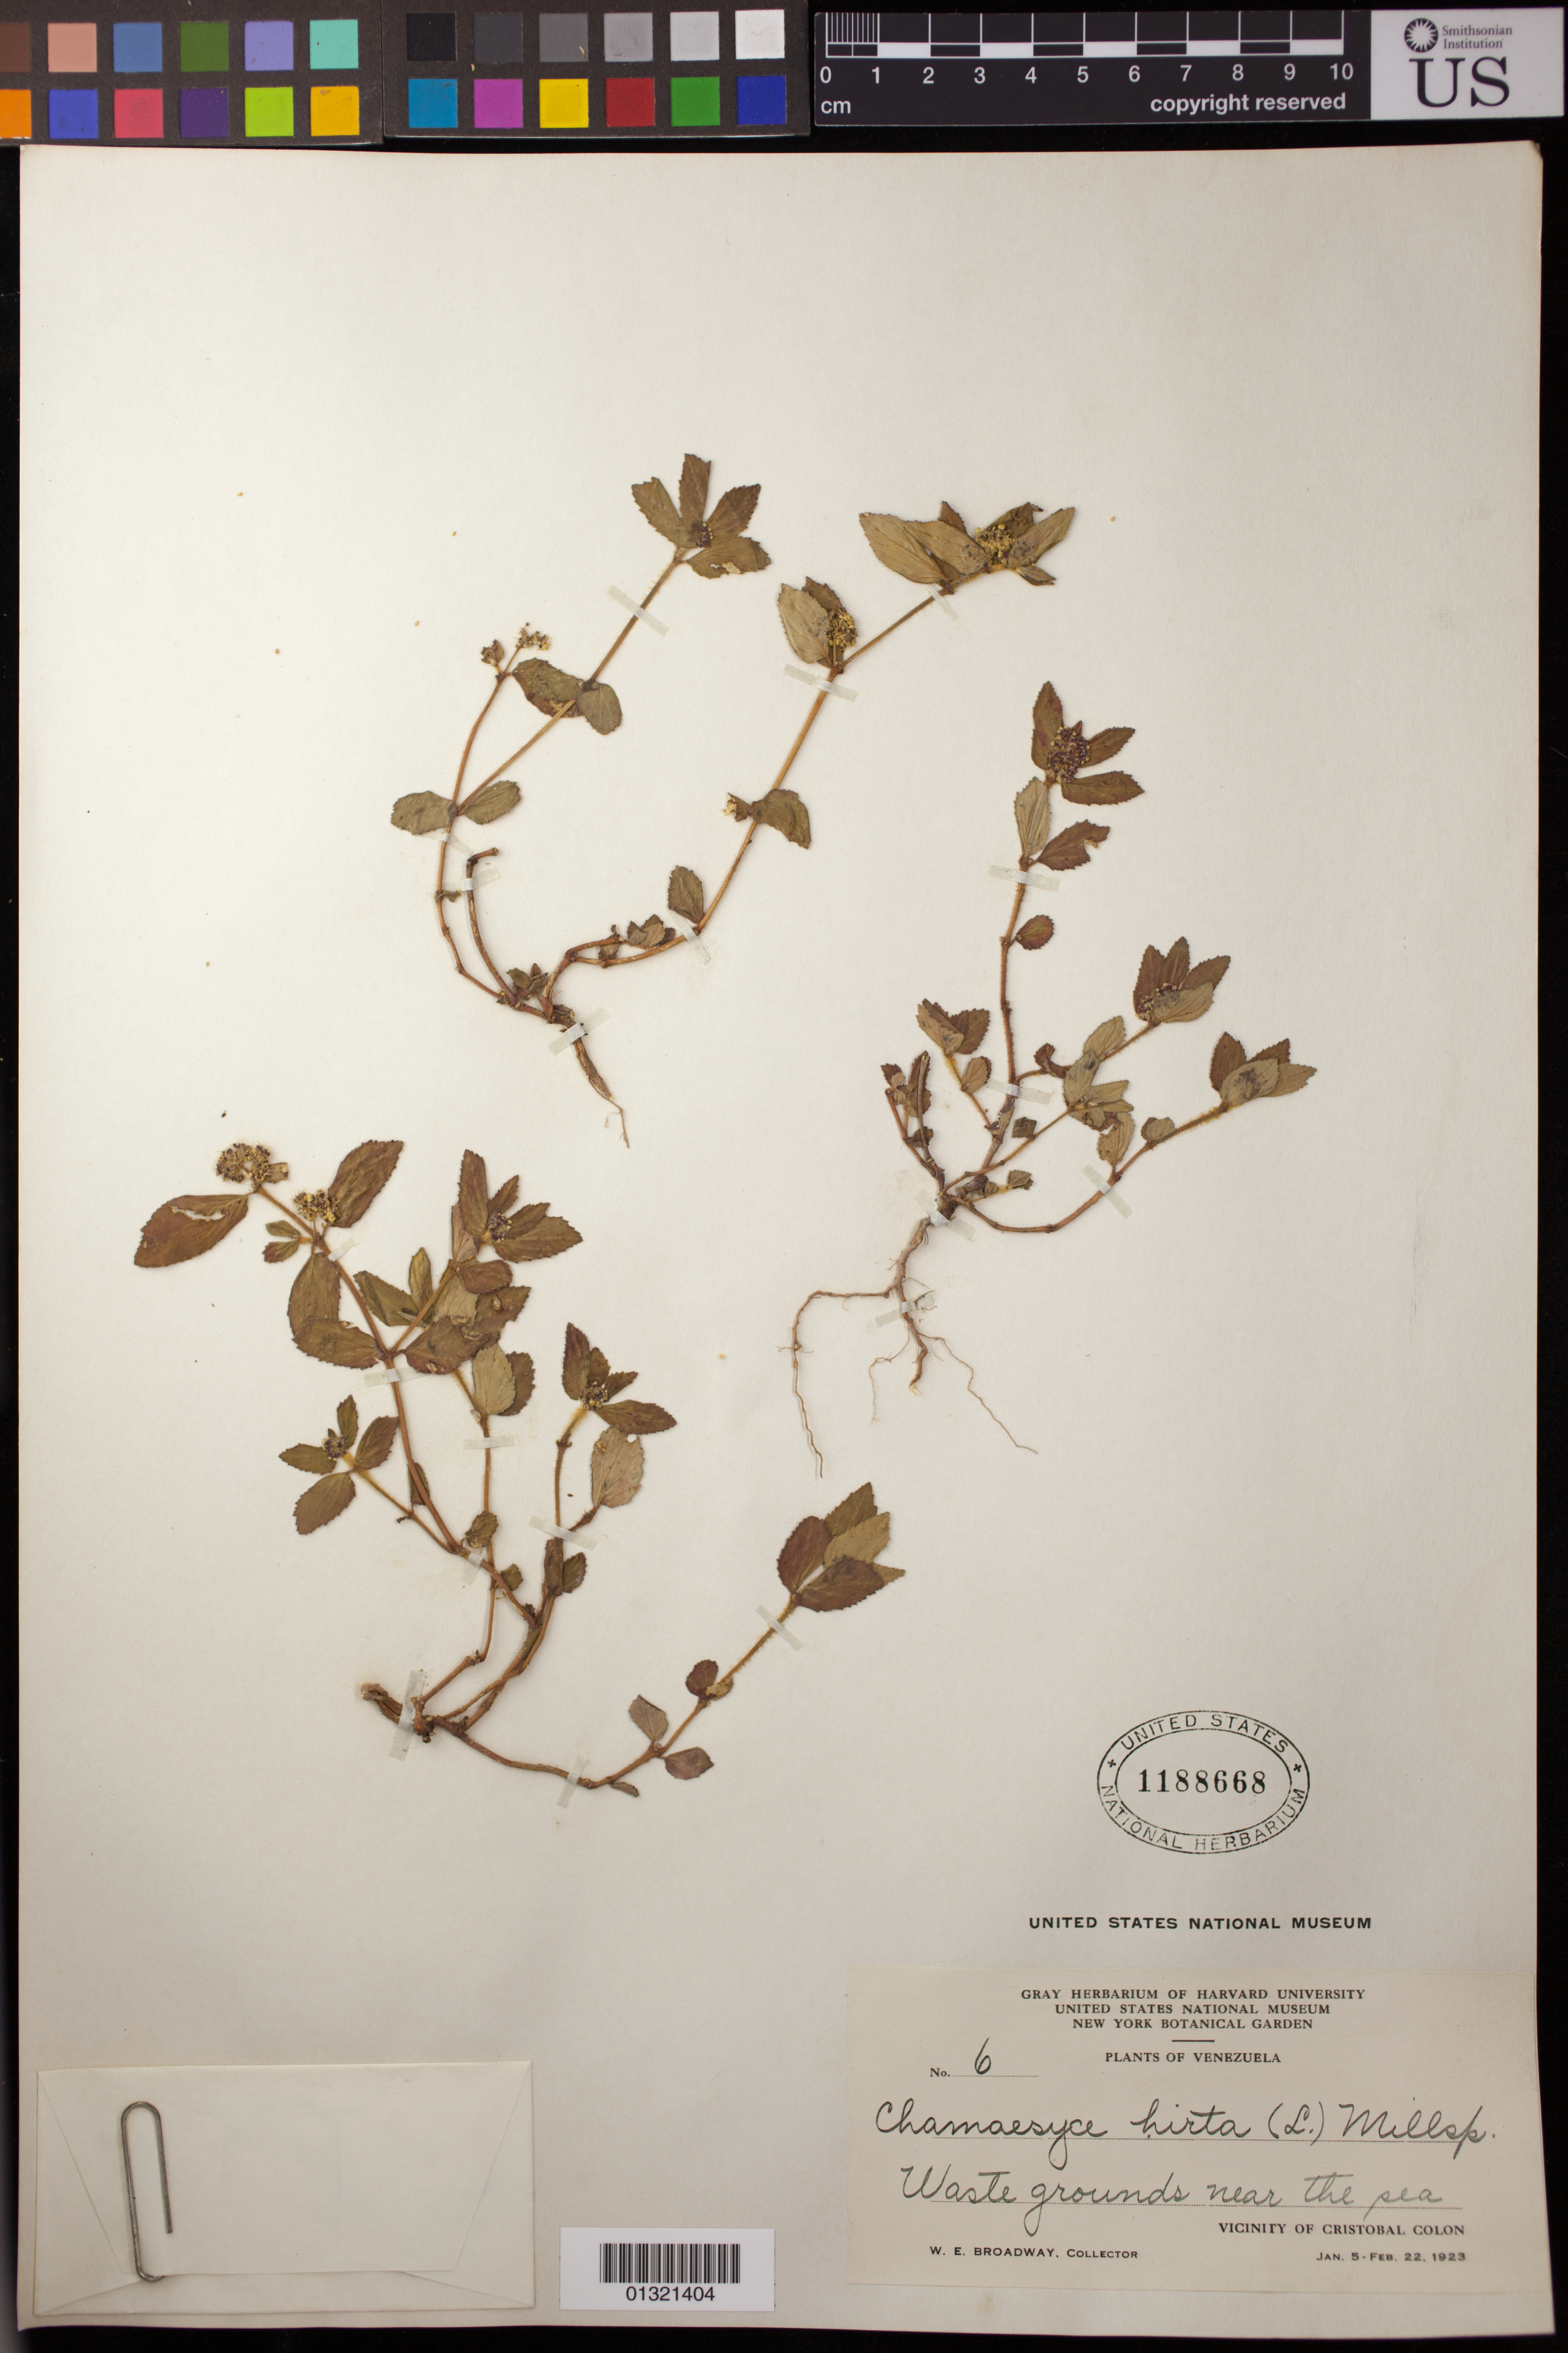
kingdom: Plantae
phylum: Tracheophyta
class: Magnoliopsida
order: Malpighiales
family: Euphorbiaceae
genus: Euphorbia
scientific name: Euphorbia hirta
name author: L.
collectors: W. E. Broadway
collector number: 6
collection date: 1923-01-05/1923-02-22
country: Venezuela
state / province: Sucre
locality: Vicinity of Cristobal Colon. Near the sea.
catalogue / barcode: US 1188668